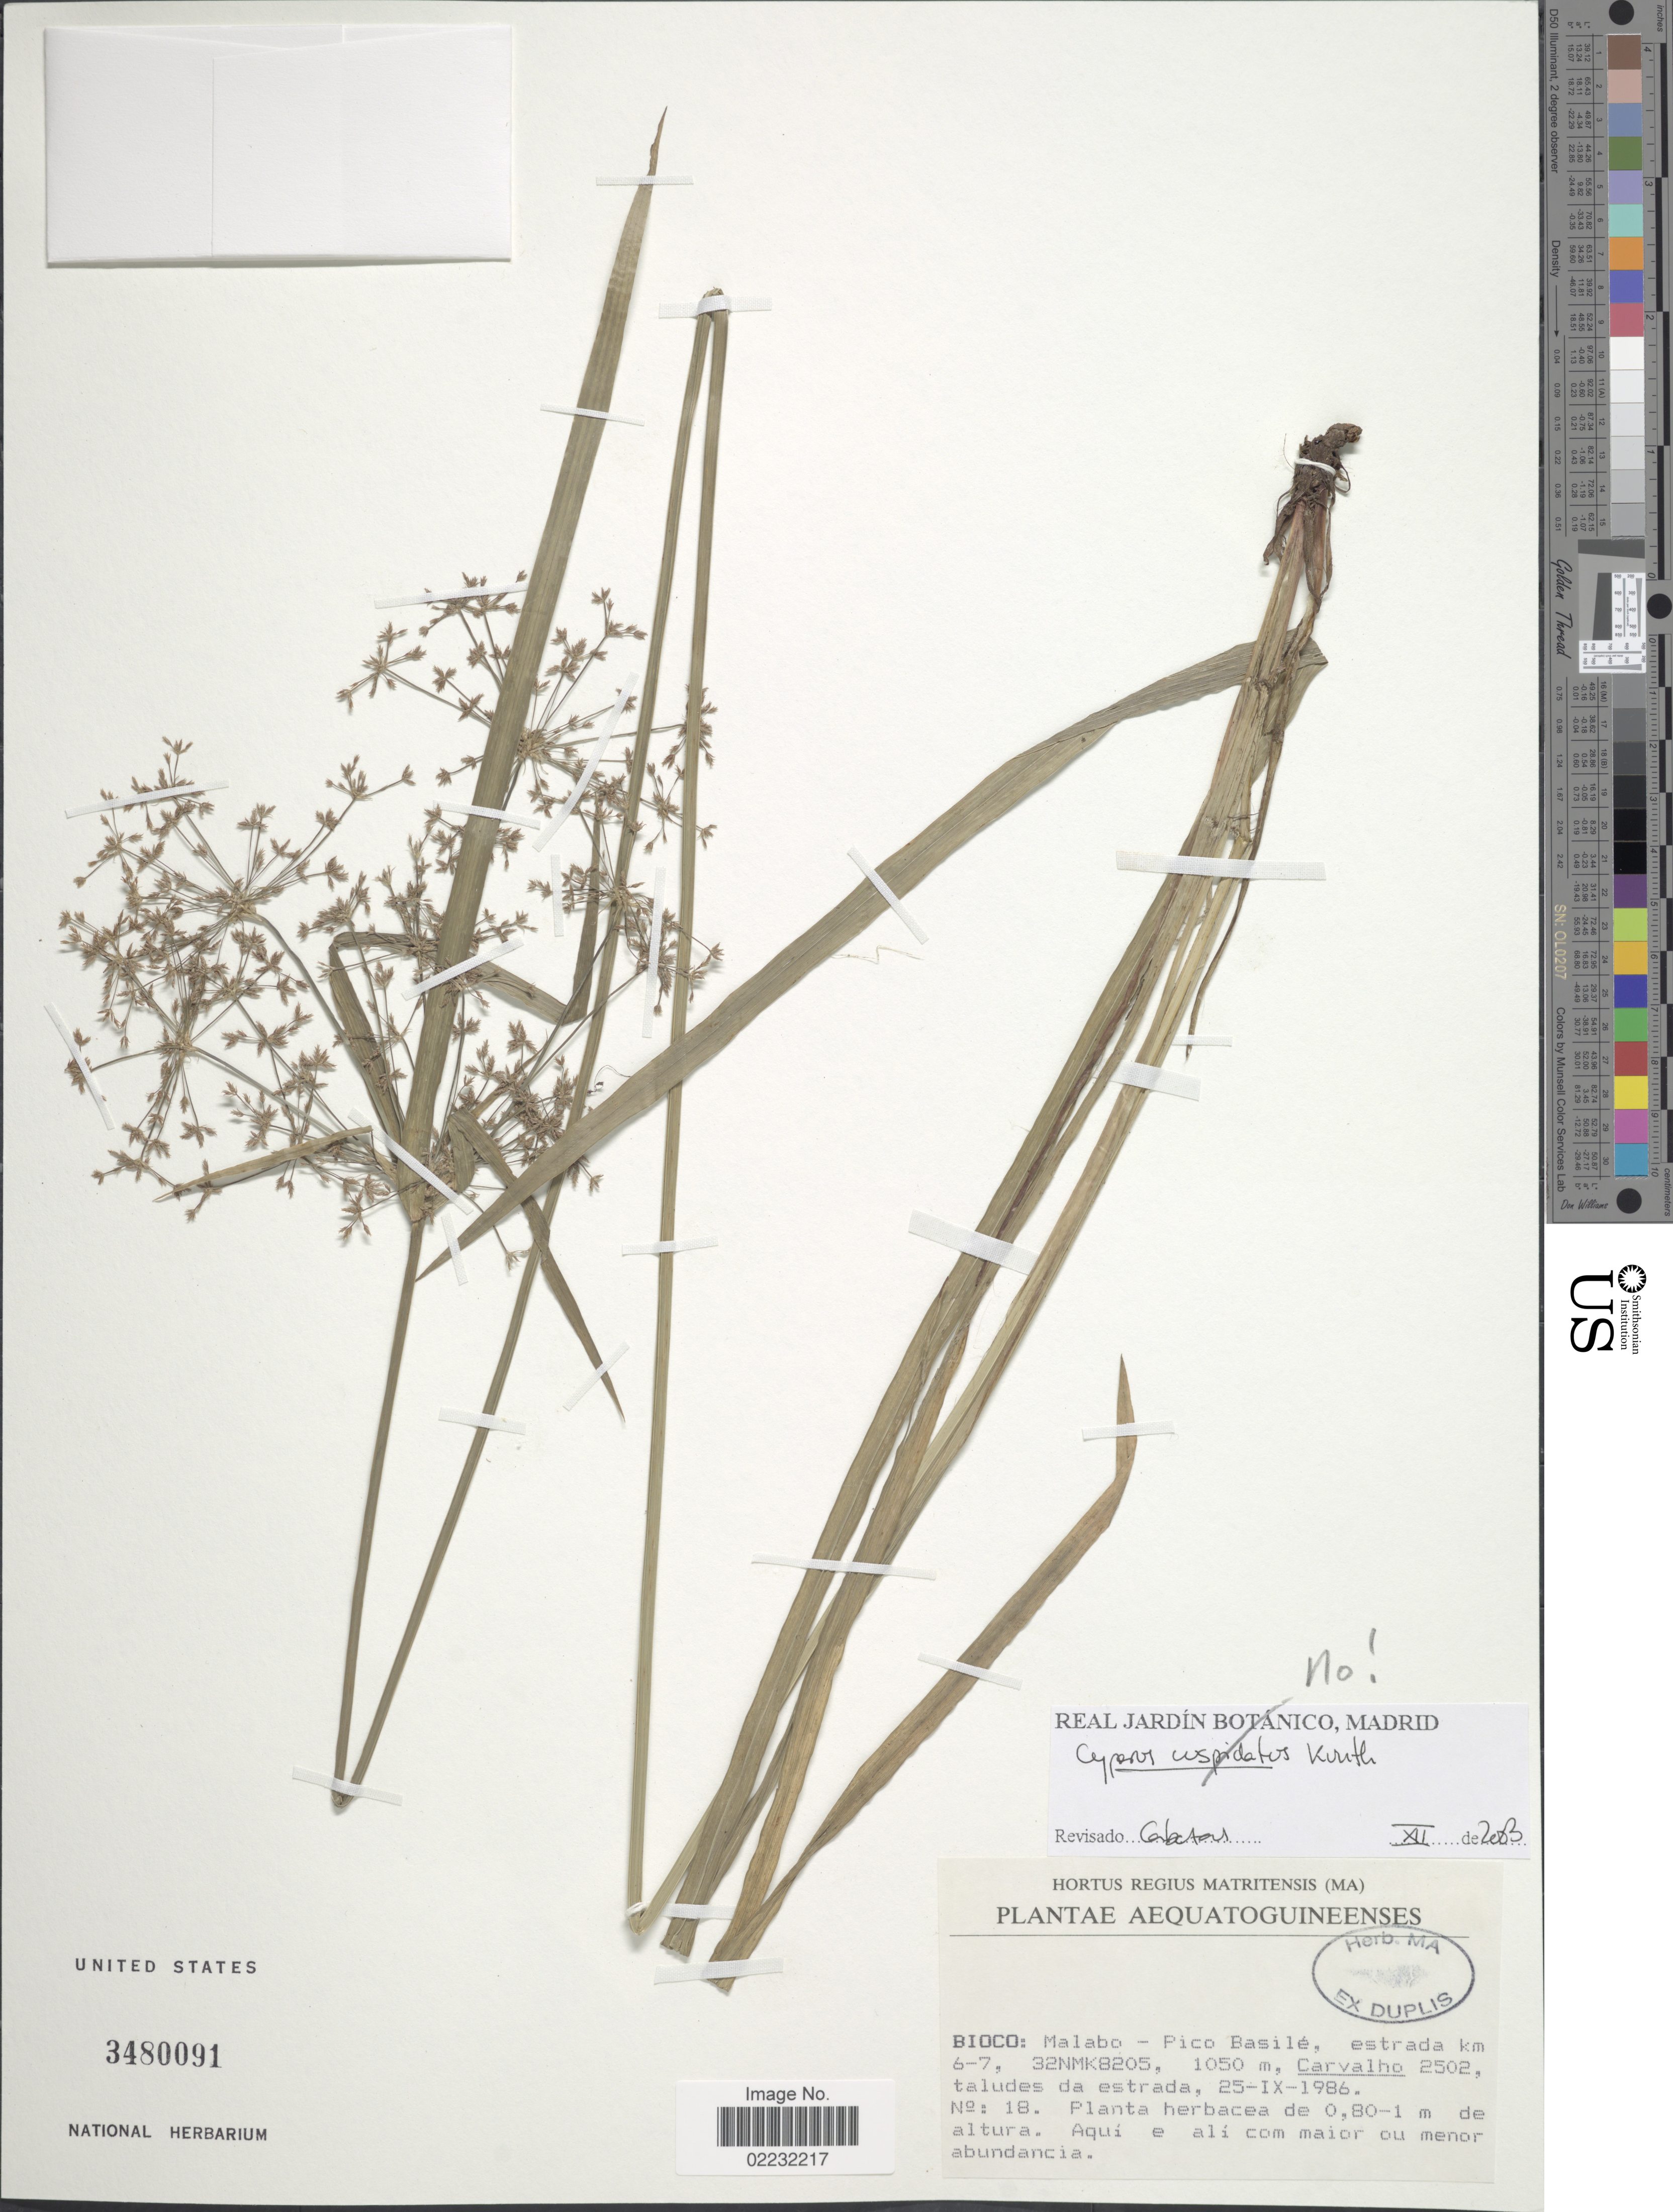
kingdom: Plantae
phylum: Tracheophyta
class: Liliopsida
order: Poales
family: Cyperaceae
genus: Cyperus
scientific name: Cyperus sp.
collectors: Carvalho, --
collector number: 2502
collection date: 1986-09-25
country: Equatorial Guinea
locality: Bioco: Malabo-Pico Basile, estrada km 6-7, 32NMK8205, taludes da estrada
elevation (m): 1050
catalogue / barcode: US 3480091